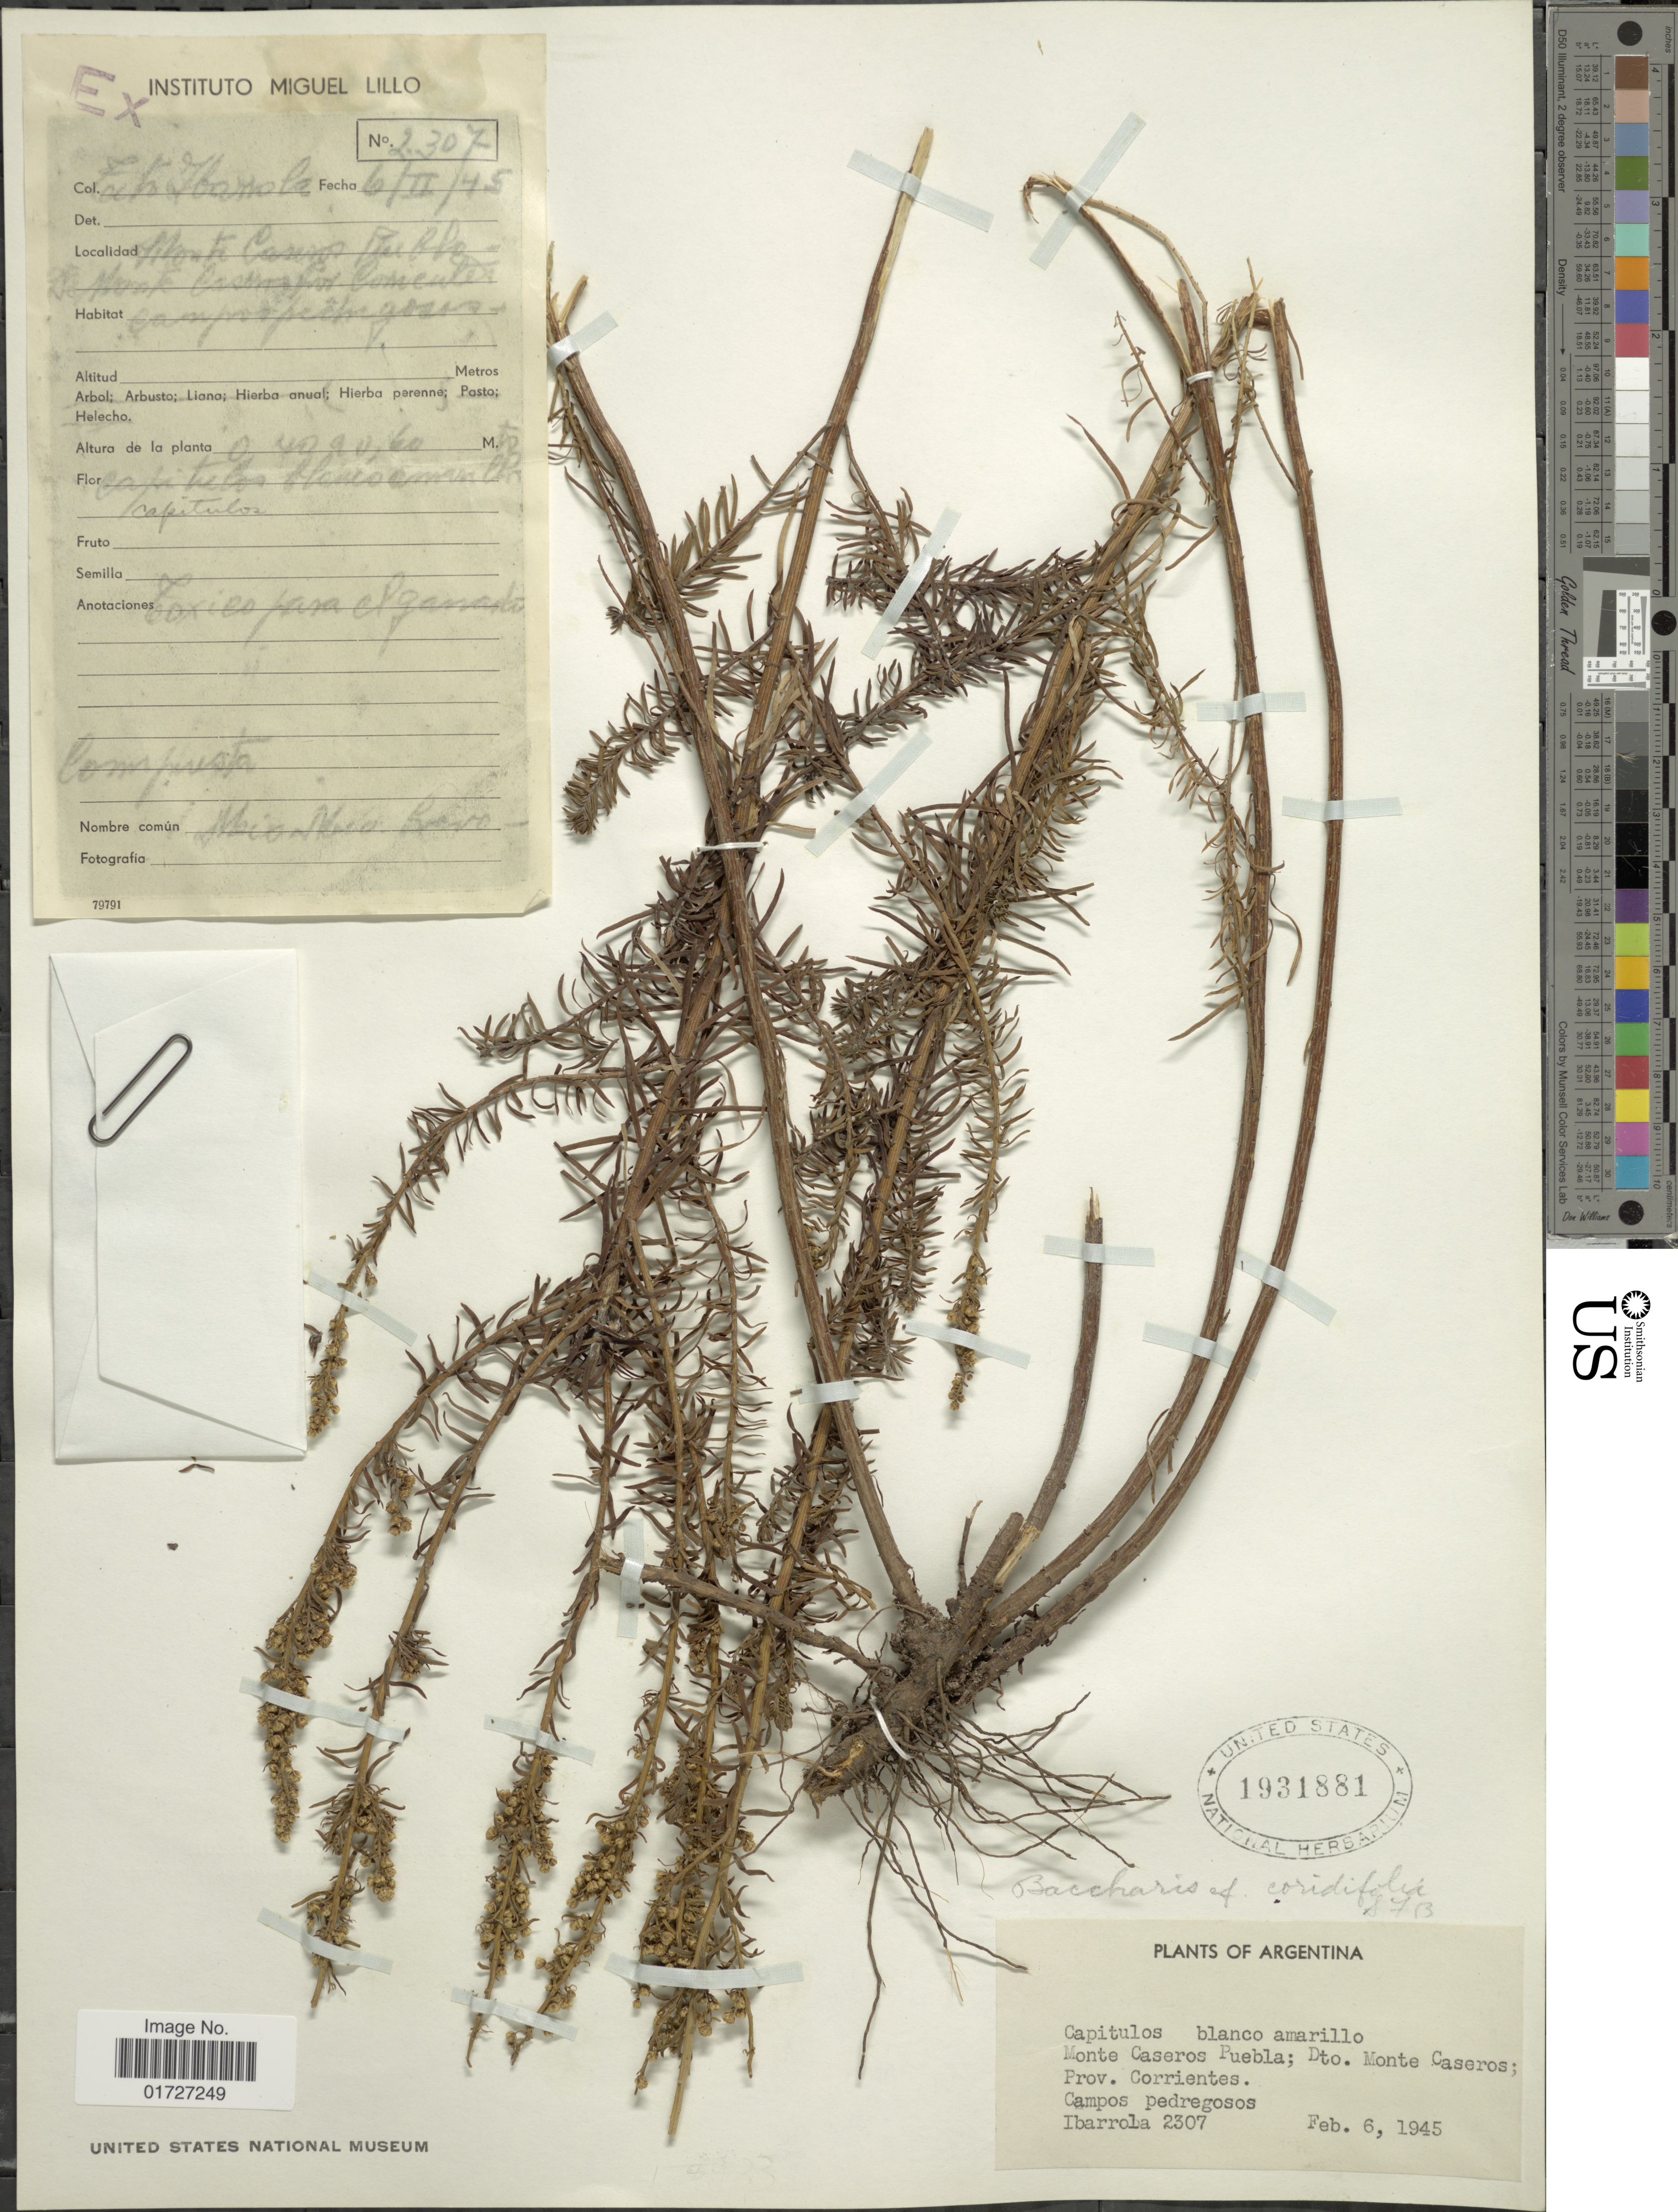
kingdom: Plantae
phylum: Tracheophyta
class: Magnoliopsida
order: Asterales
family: Asteraceae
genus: Baccharis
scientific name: Baccharis coridifolia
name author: DC.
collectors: T. Ibarrola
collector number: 2307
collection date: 1945-02-06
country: Argentina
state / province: Corrientes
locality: Monte Caseros Puebla, Dto. Monte Caseros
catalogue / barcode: US 1931881